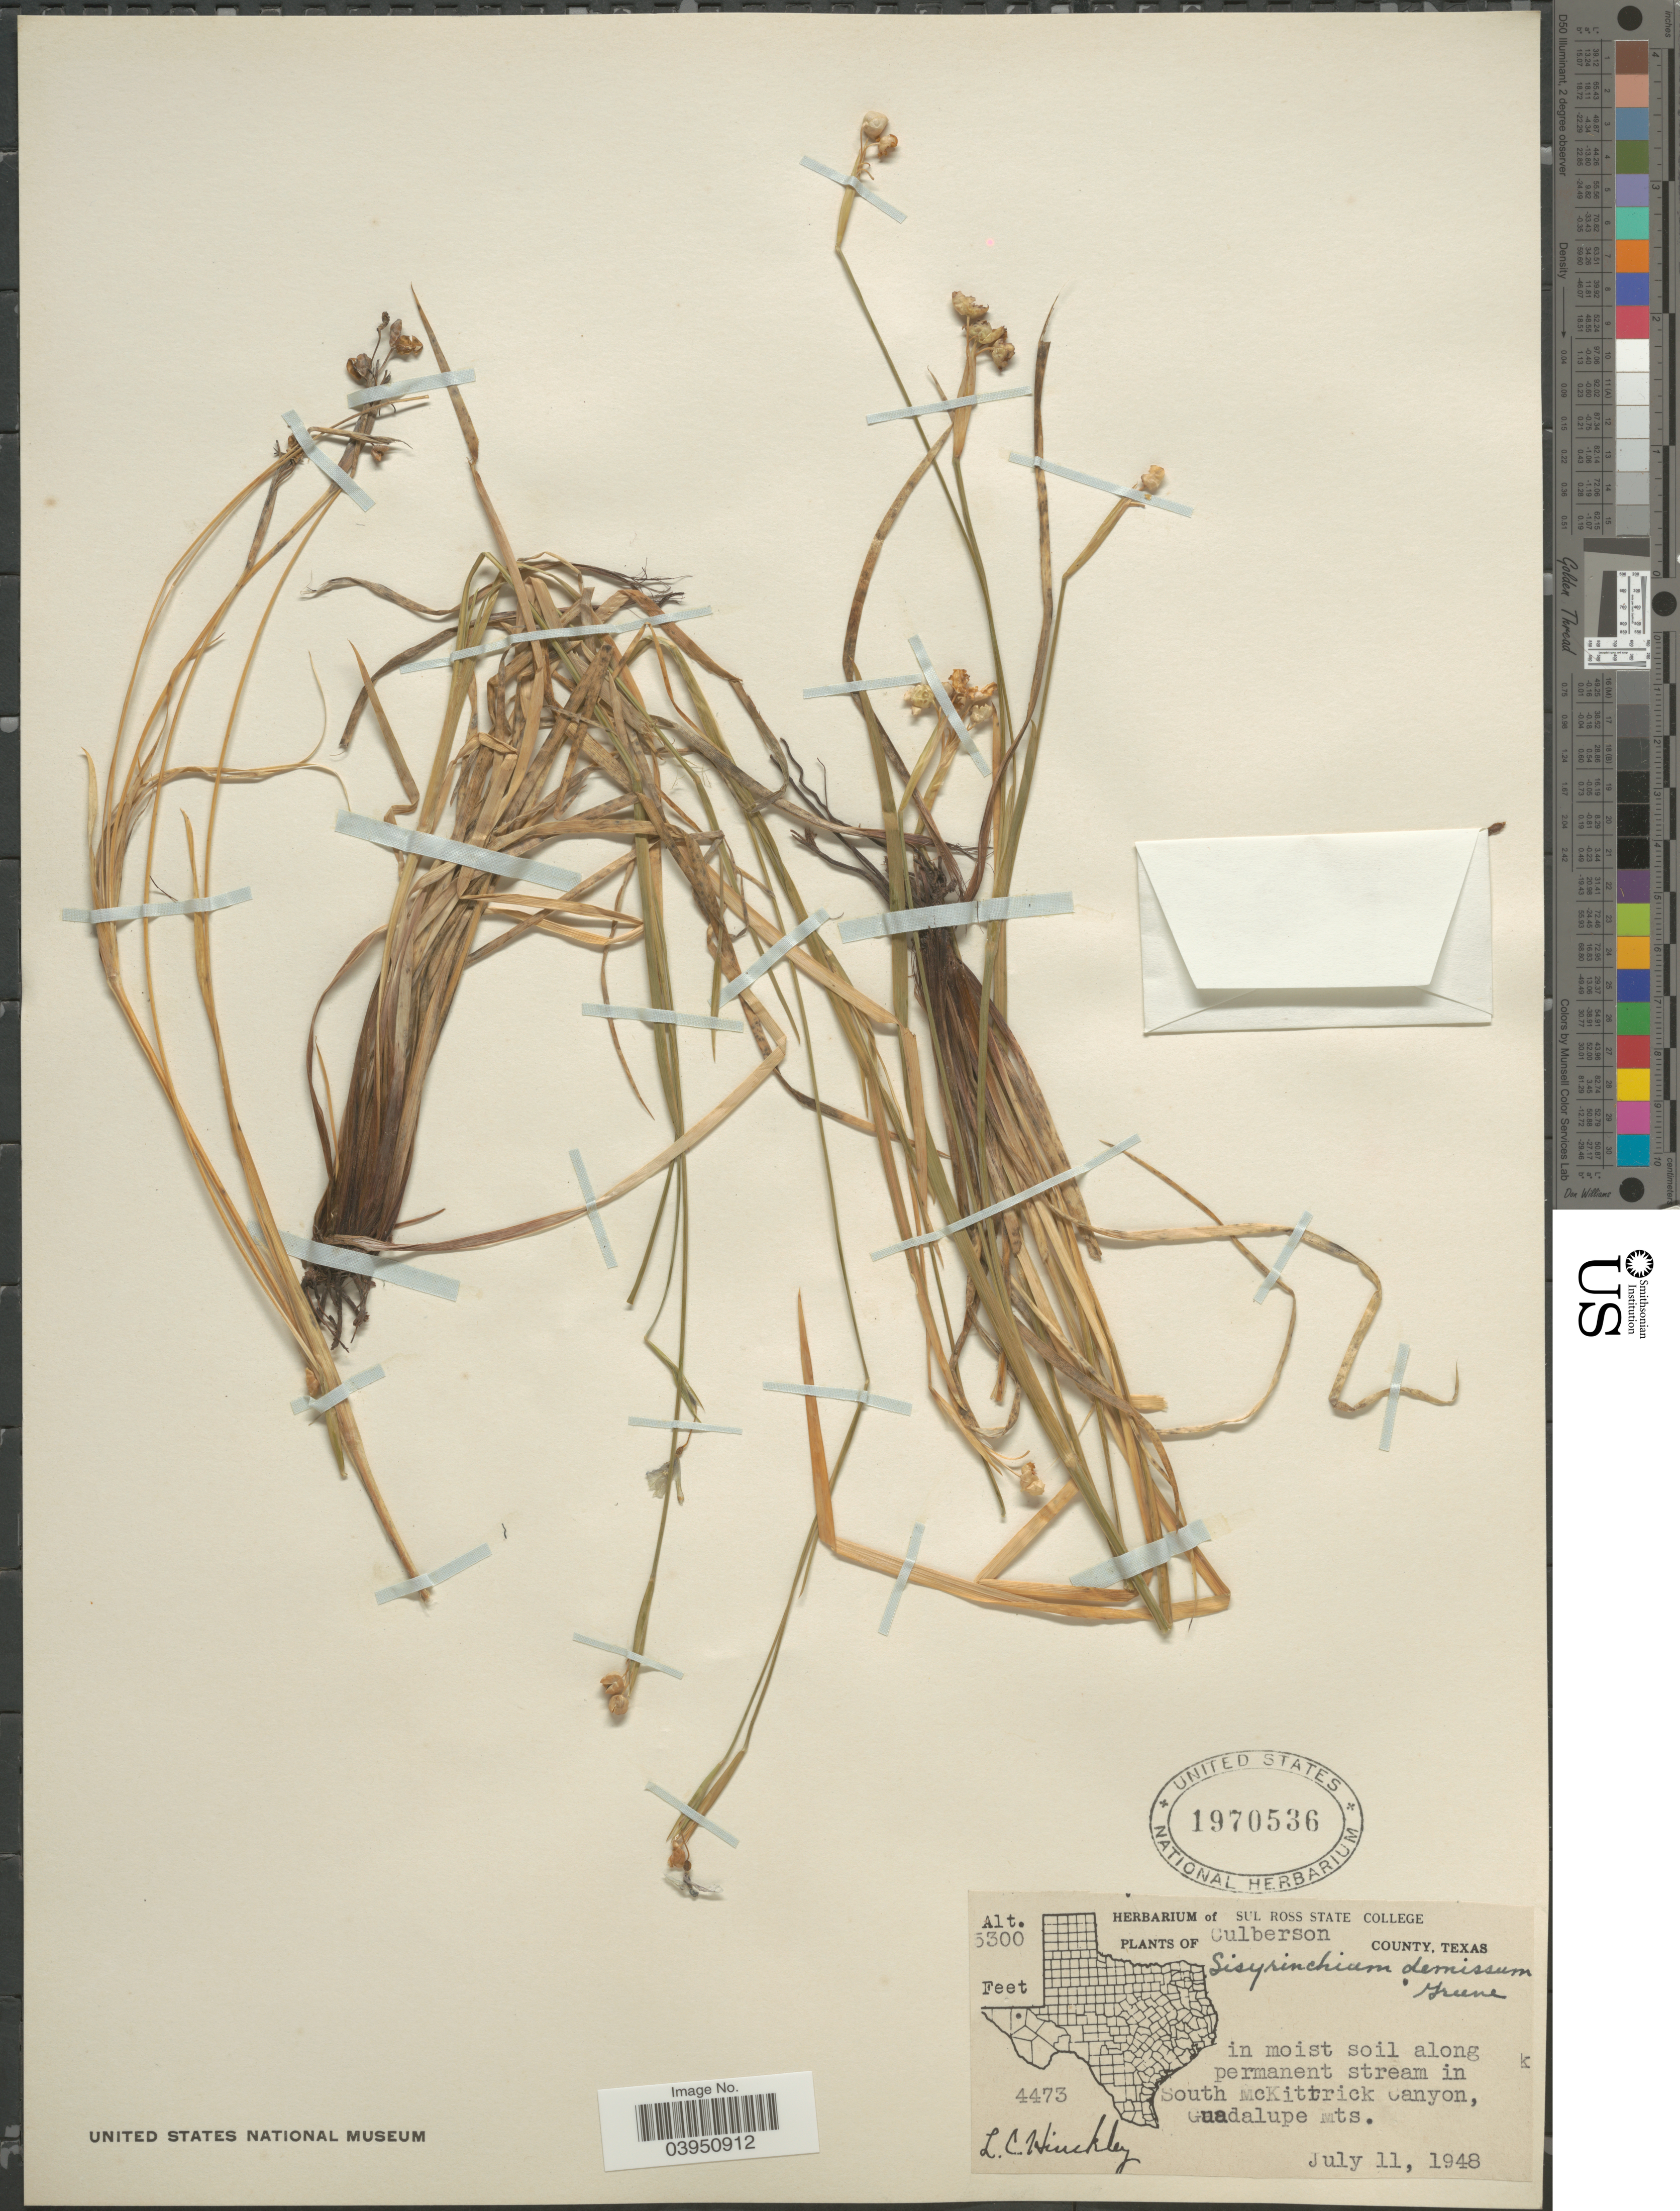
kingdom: Plantae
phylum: Tracheophyta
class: Liliopsida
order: Asparagales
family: Iridaceae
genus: Sisyrinchium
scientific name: Sisyrinchium demissum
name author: Greene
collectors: L. Hinckley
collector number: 4473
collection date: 1948-07-11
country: United States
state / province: Texas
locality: Culberson County. South McKittrick Canyon, Guadalupe Mts.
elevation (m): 1615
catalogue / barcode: US 1970536